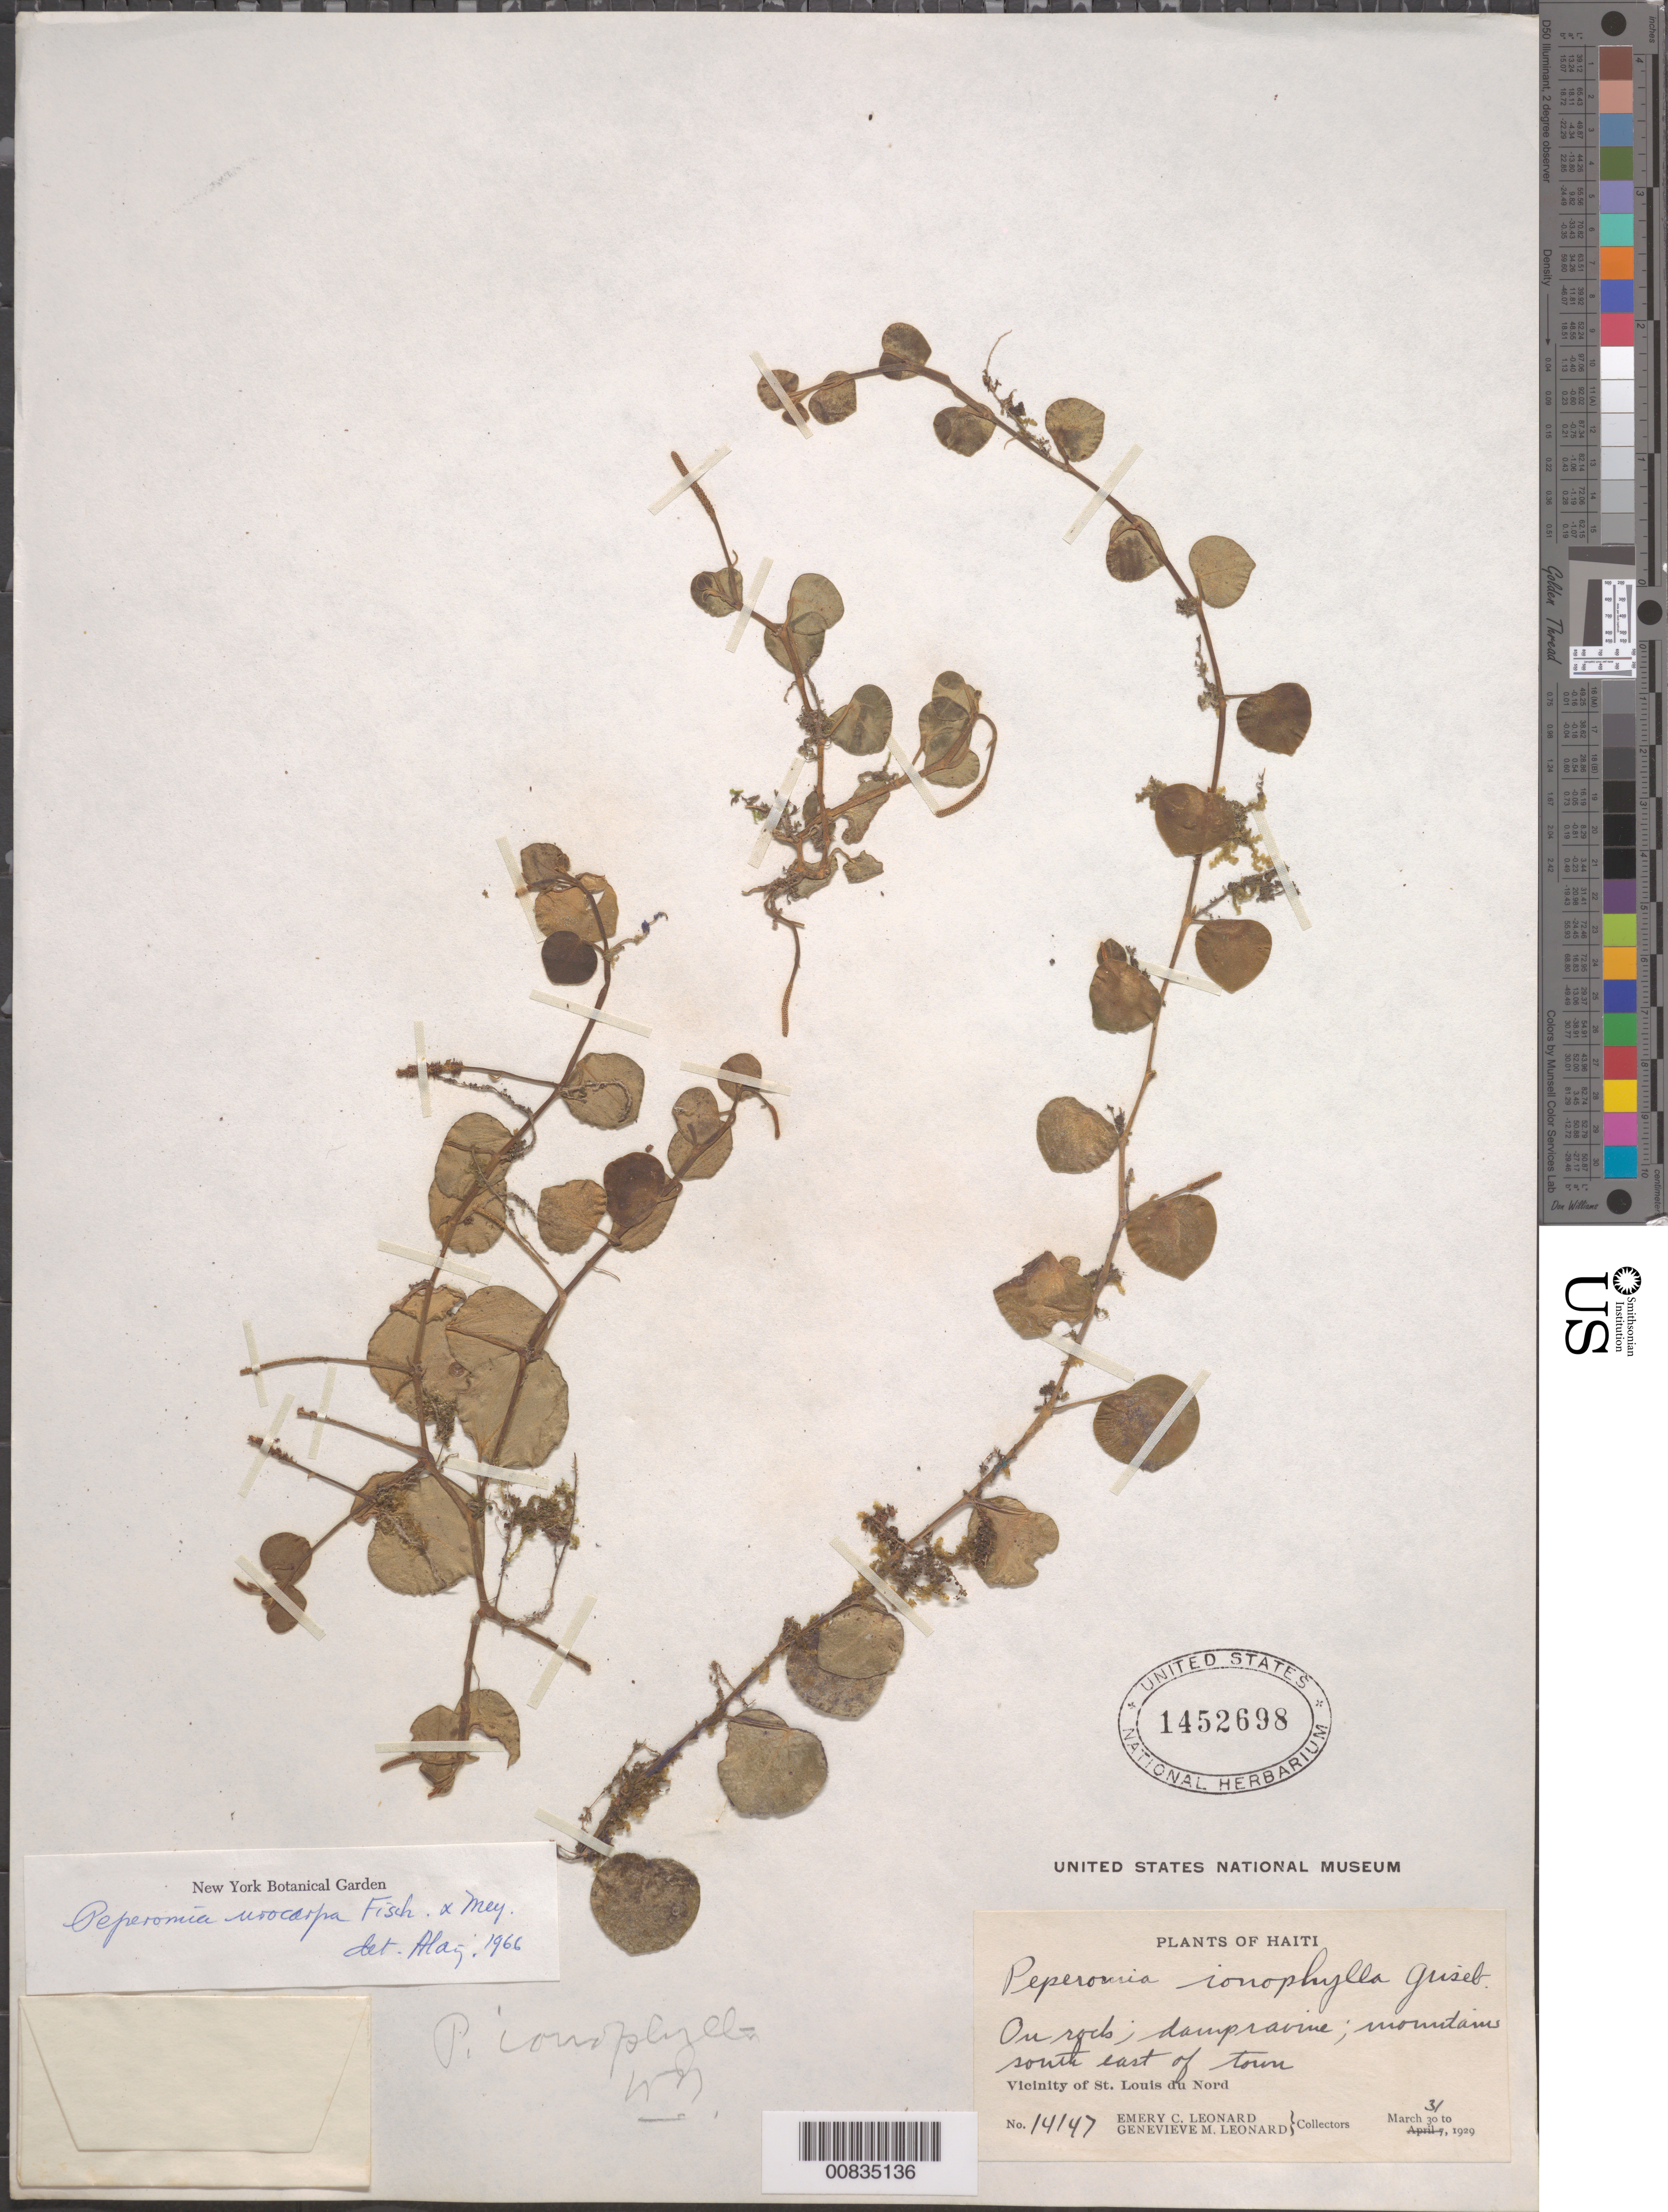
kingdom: Plantae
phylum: Tracheophyta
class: Magnoliopsida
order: Piperales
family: Piperaceae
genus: Peperomia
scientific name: Peperomia urocarpa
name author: Fisch. & C.A. Mey.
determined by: Liogier, Alain H.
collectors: E. C. Leonard & G. M. Leonard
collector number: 14147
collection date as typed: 31 Mar 1929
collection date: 1929-03-31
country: Haiti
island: Hispaniola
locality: Vicinity of St. Louis du Nord. Mountains south east of town.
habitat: On rocks; damp ravine.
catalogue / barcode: US 1452698